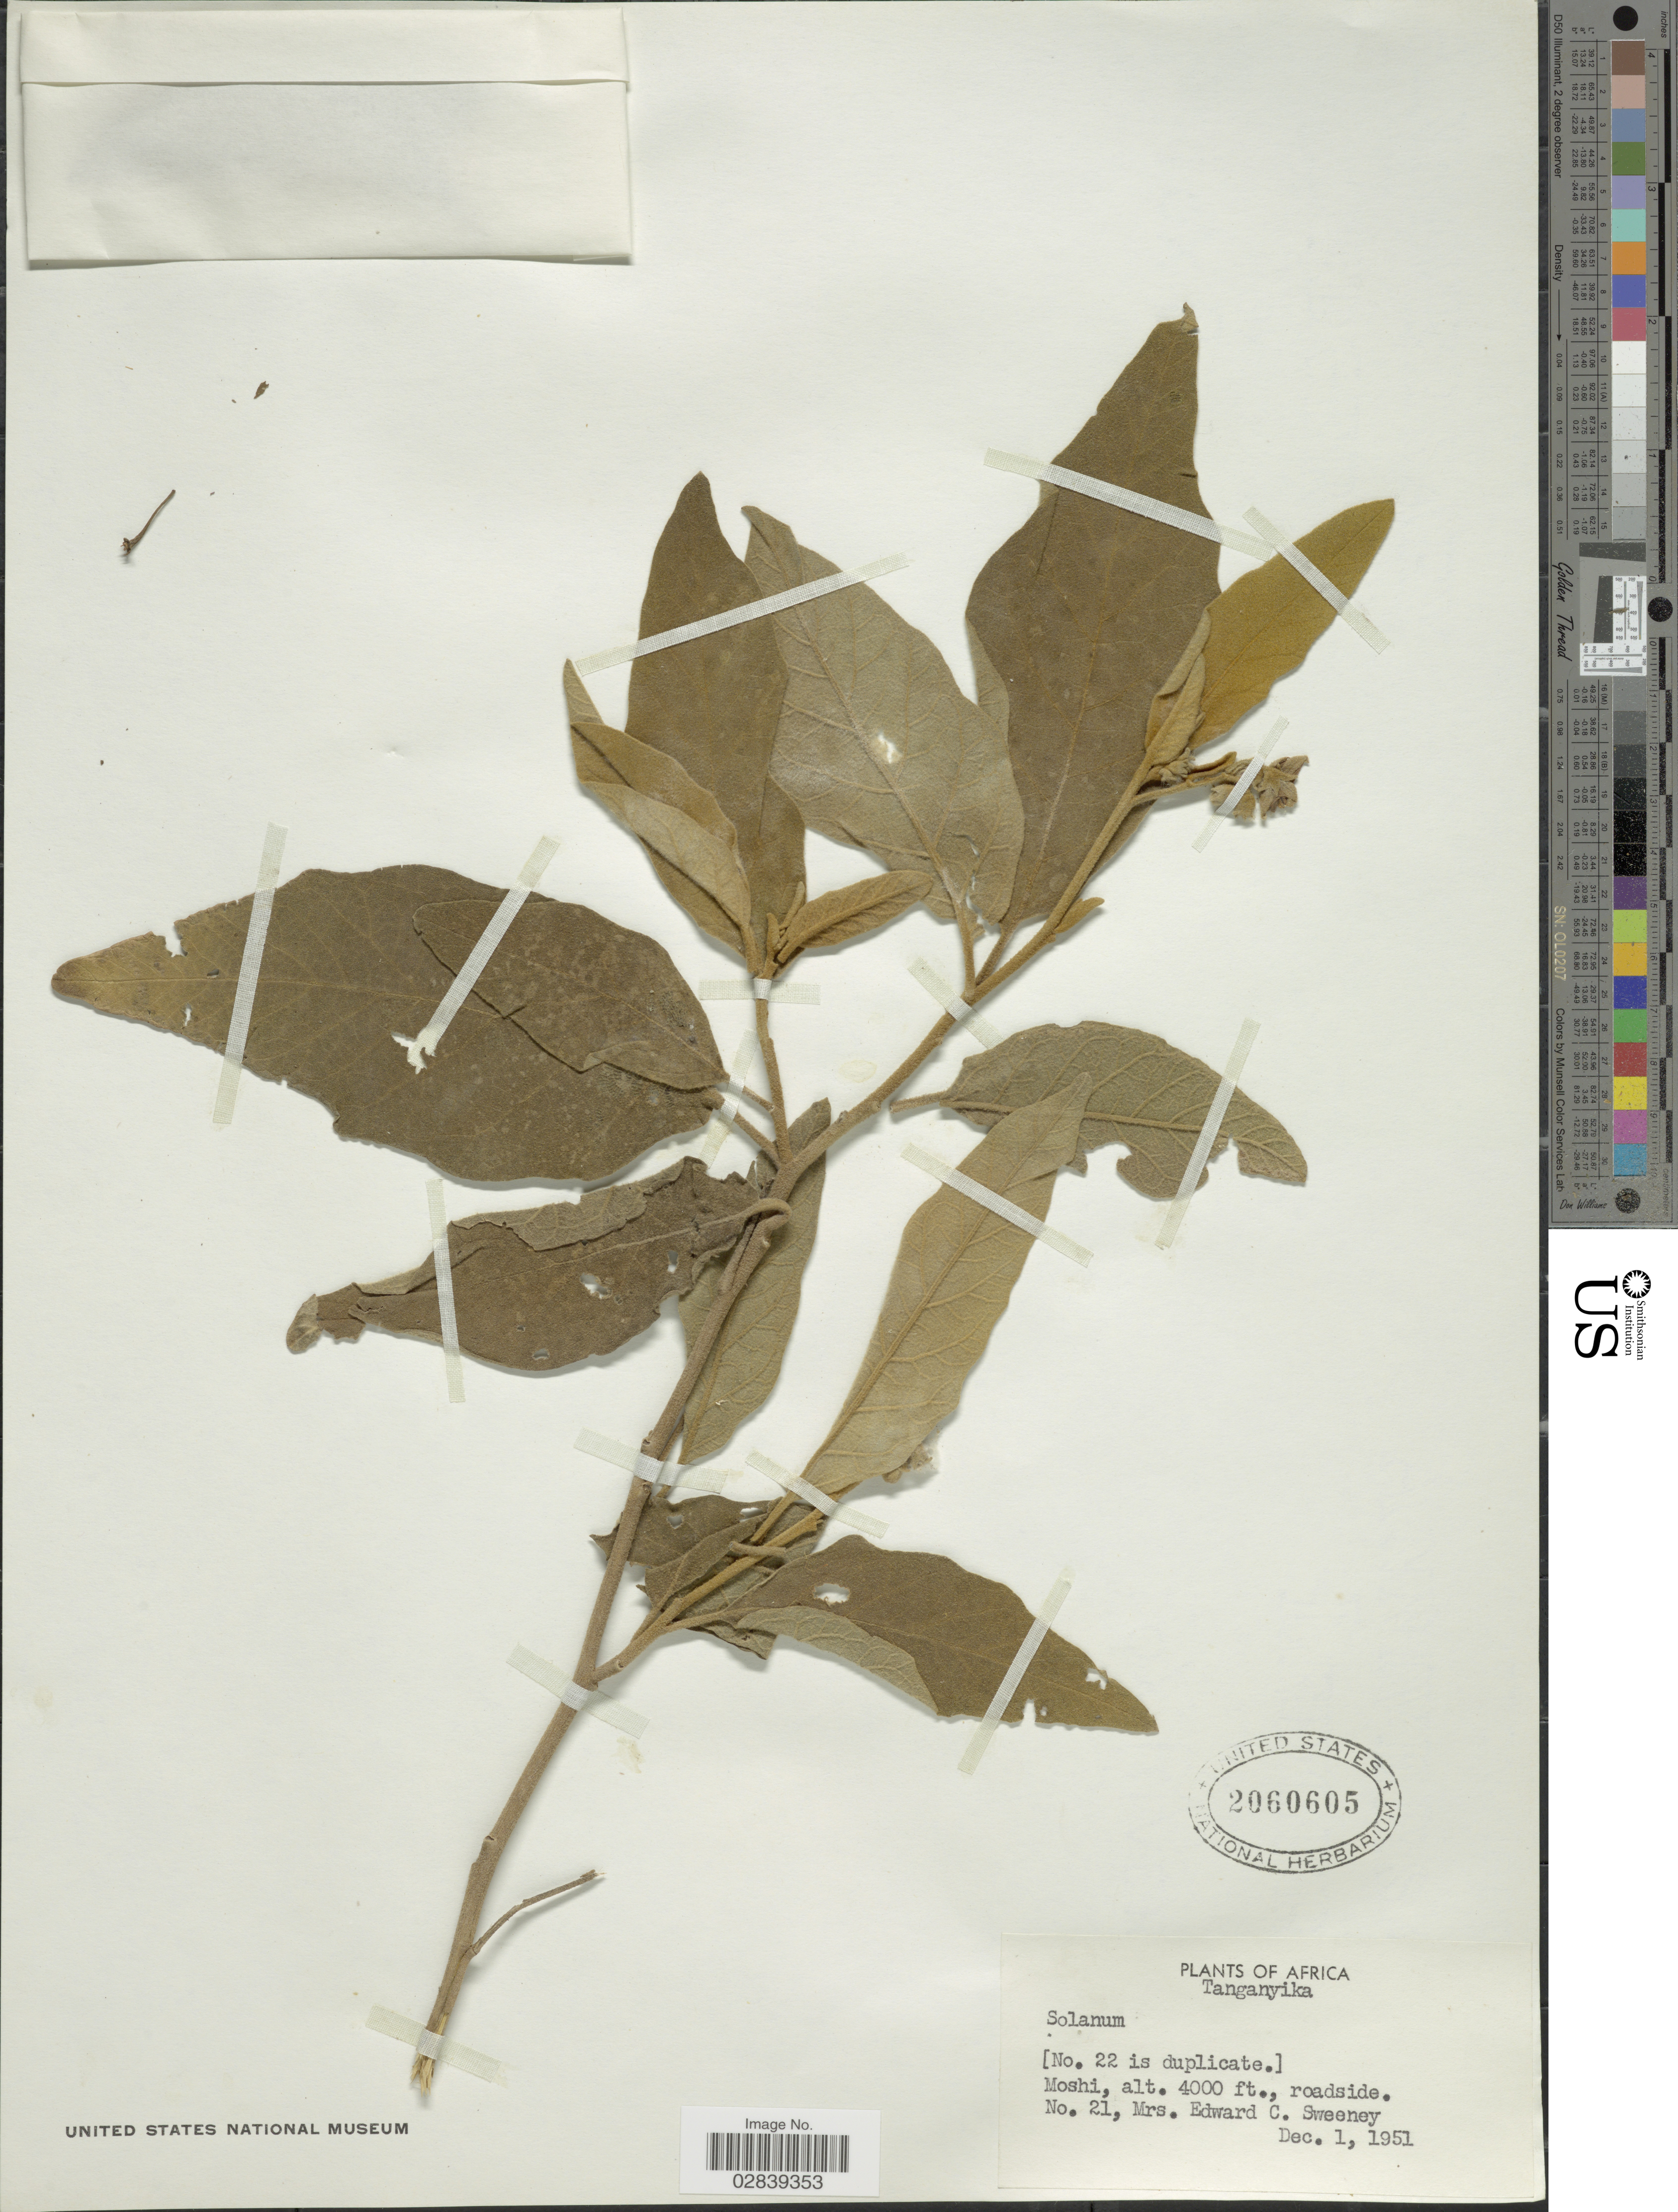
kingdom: Plantae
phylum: Tracheophyta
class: Magnoliopsida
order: Solanales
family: Solanaceae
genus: Solanum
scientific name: Solanum sp.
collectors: E. Sweeney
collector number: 21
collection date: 1951-12-01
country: Tanzania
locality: Africa, Tanganyika, Moshi, roadside.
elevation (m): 1219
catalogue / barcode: US 2060605